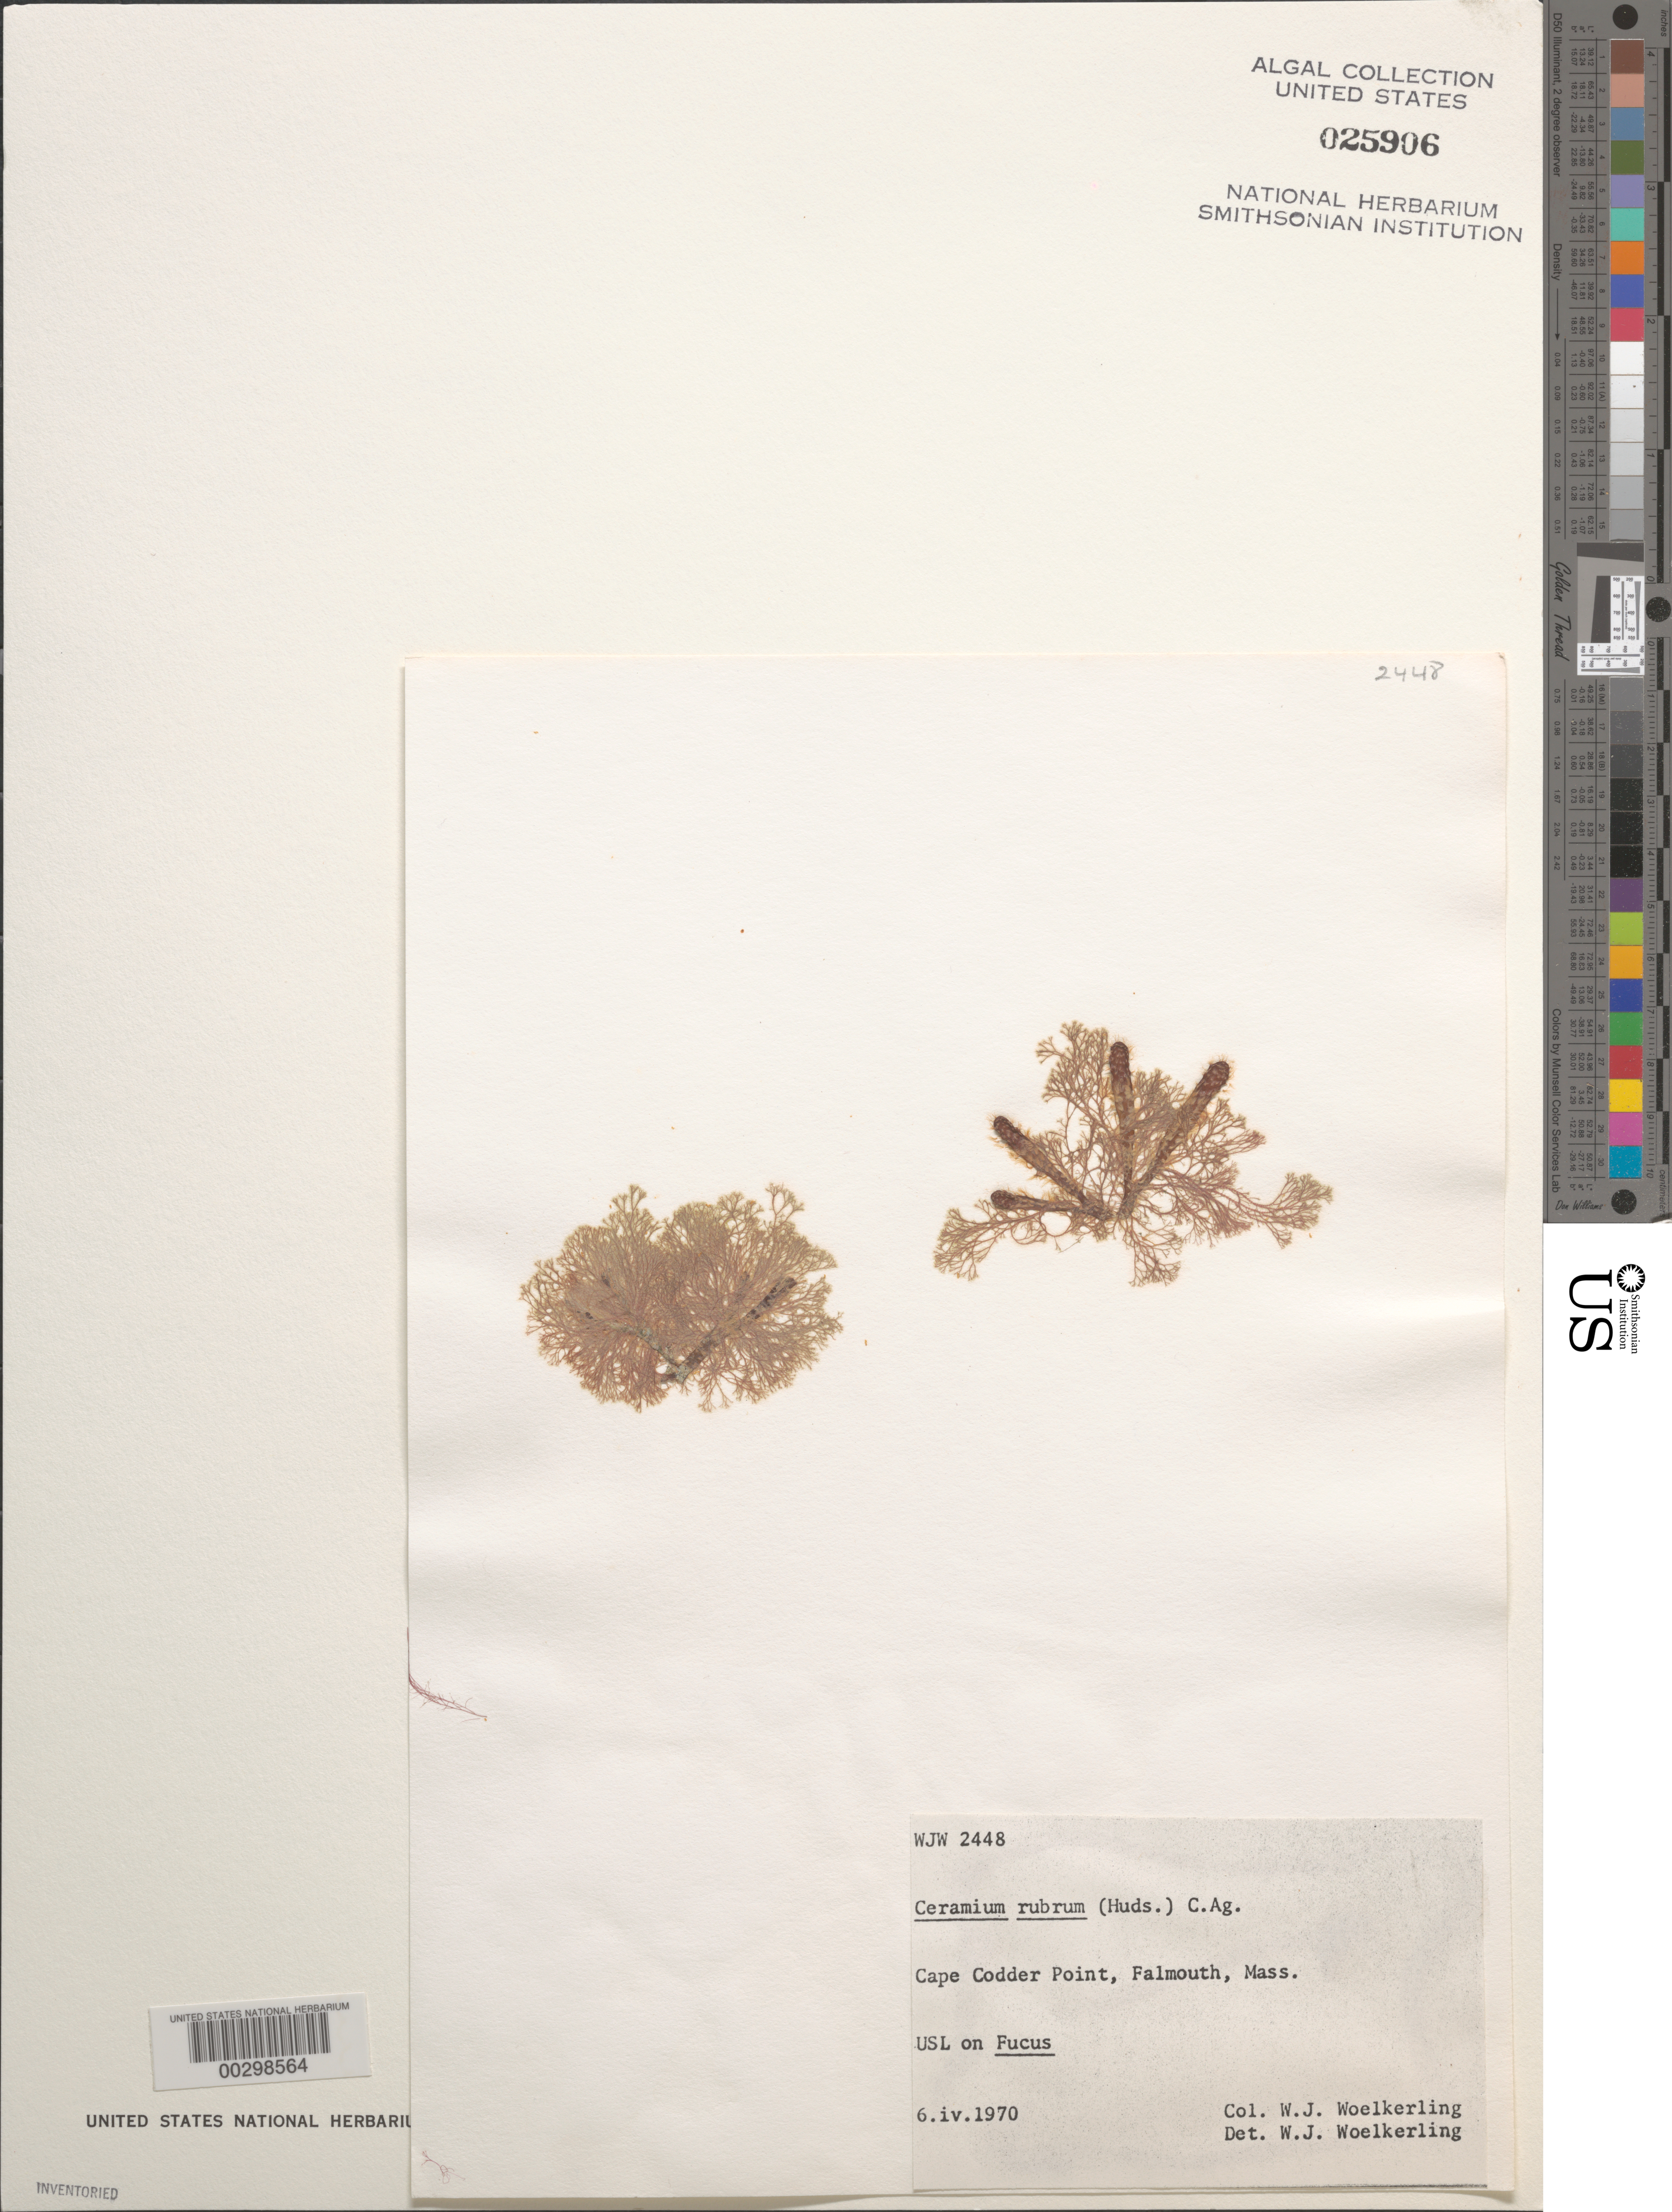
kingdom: Plantae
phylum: Rhodophyta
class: Florideophyceae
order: Ceramiales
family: Ceramiaceae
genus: Ceramium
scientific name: Ceramium rubrum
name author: C. Agardh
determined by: Woelkerling, W. J.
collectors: W. Woelkerling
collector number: WJW 2448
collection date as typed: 06 Apr 1970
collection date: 1970-04-06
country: United States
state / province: Massachusetts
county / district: Barnstable County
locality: Cape Codder Point, Falmouth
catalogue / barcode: US 25906